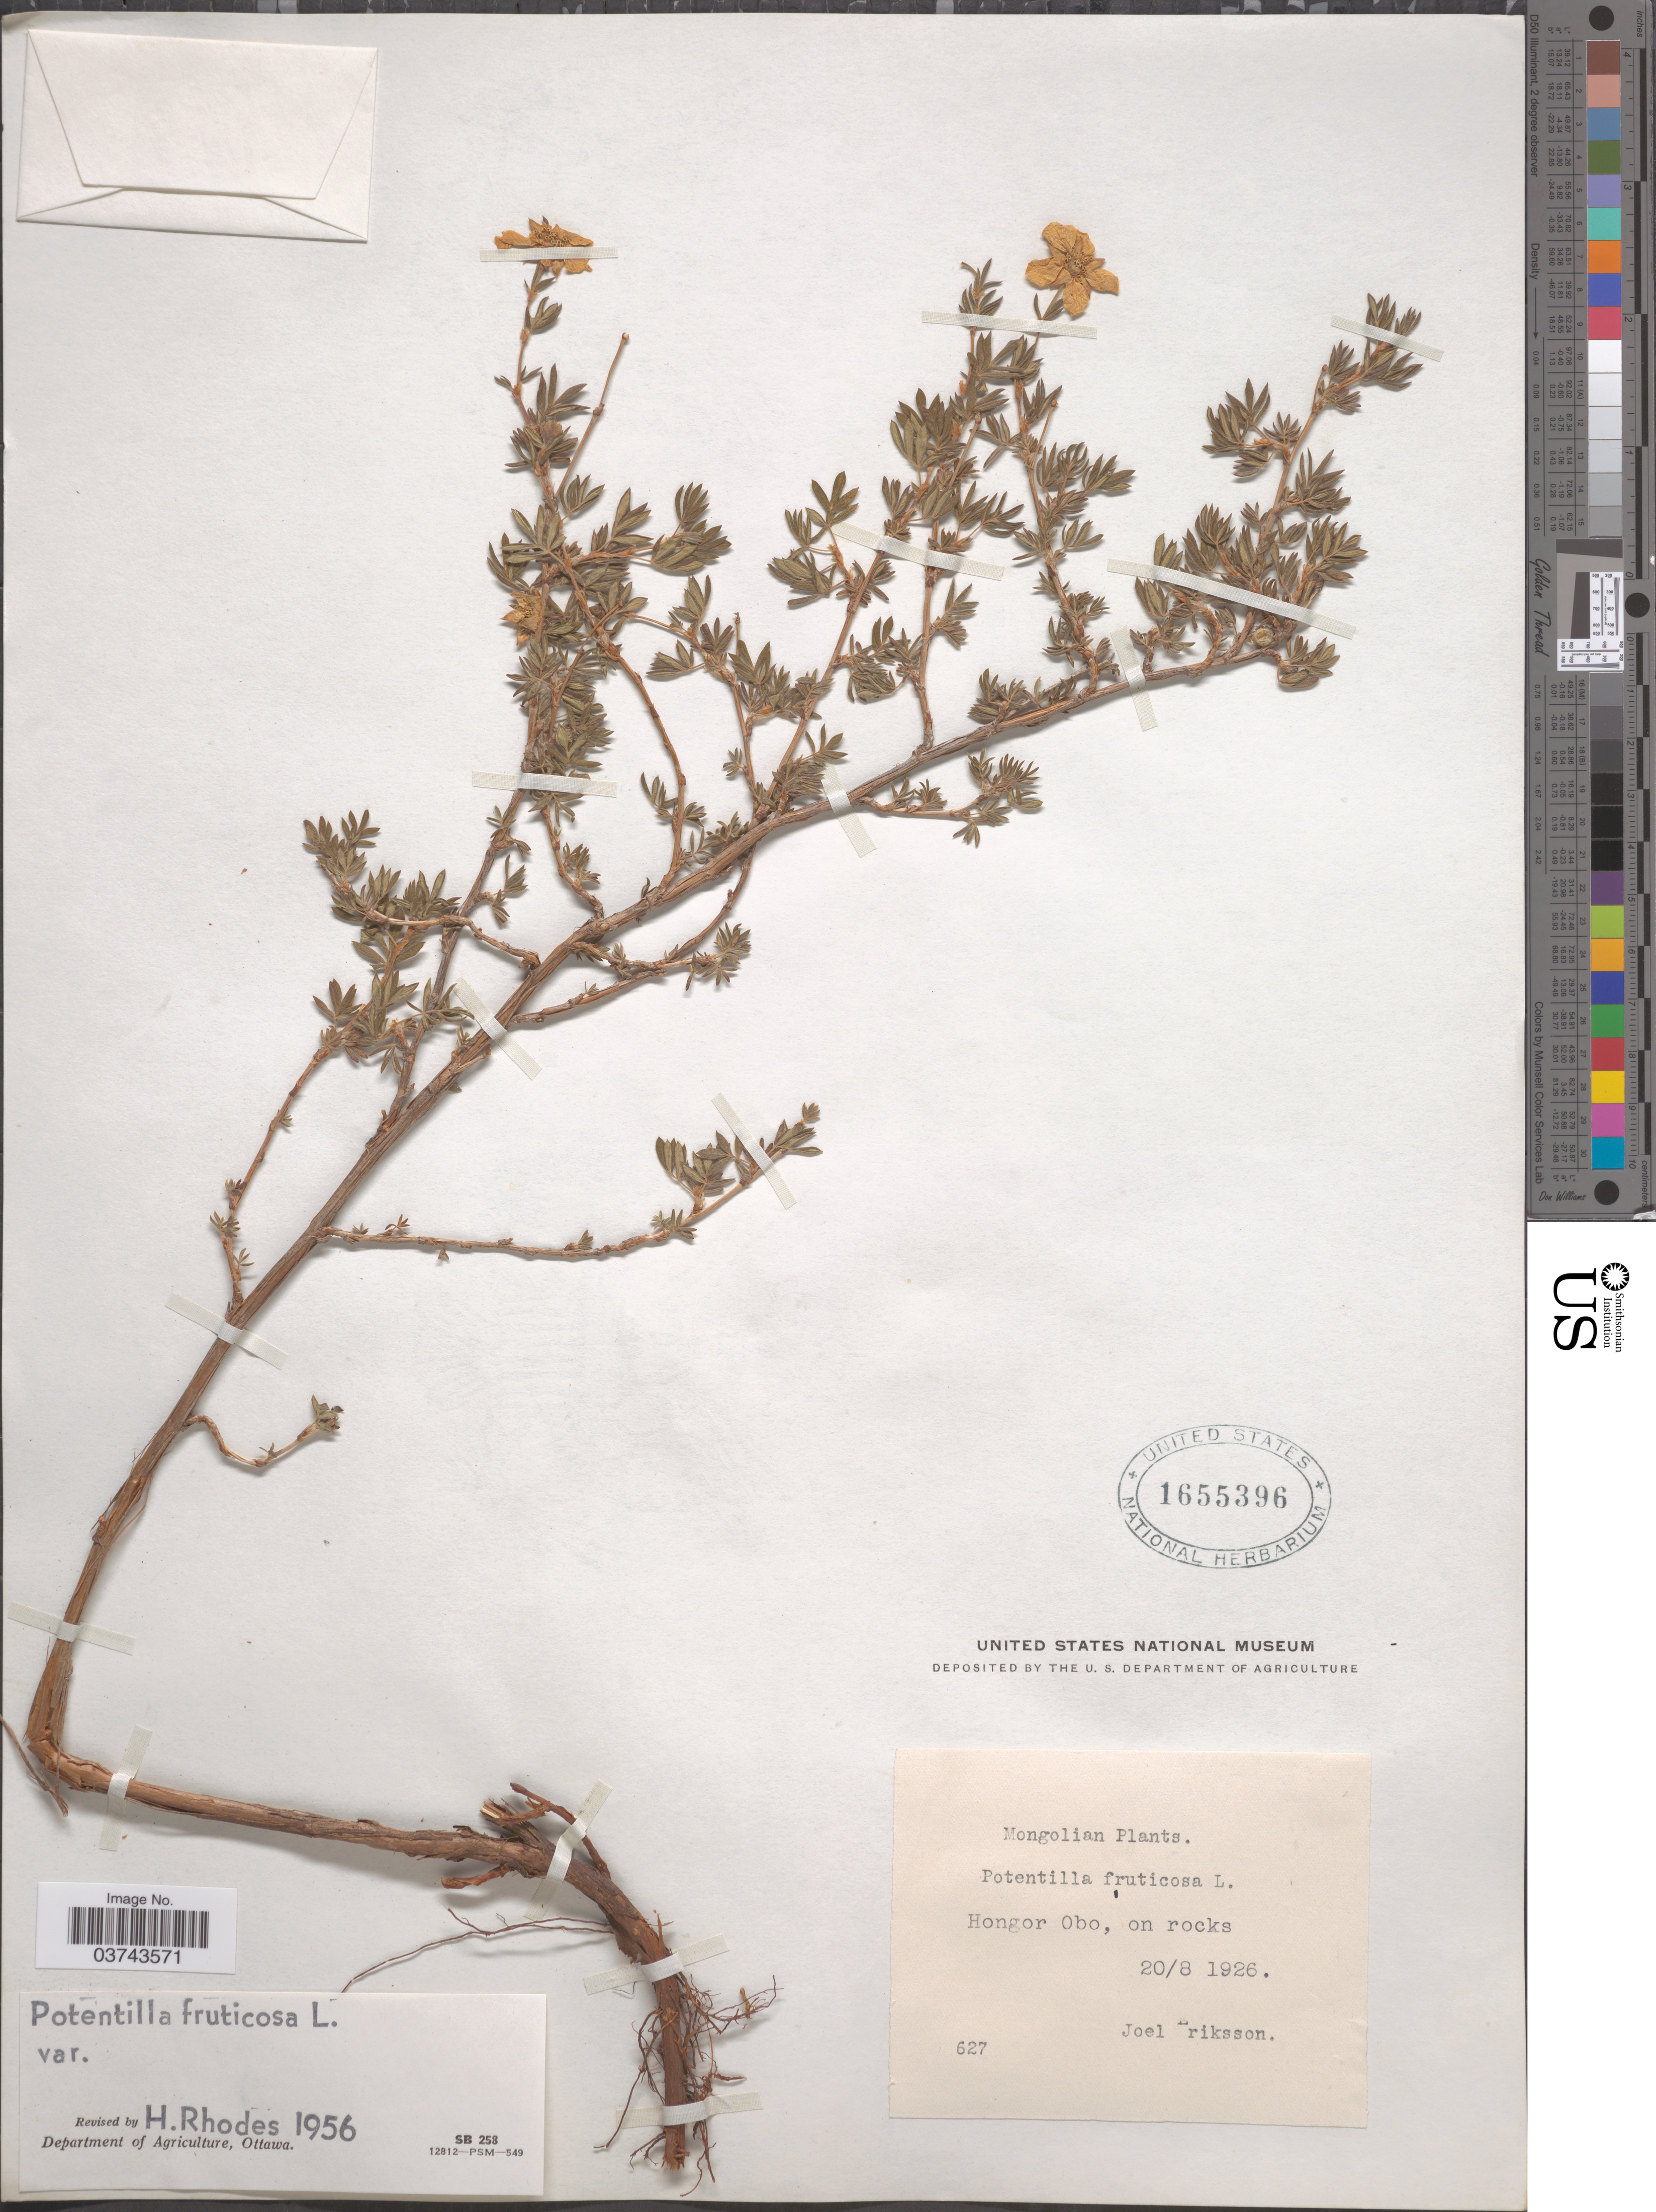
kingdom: Plantae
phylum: Tracheophyta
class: Magnoliopsida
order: Rosales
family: Rosaceae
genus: Dasiphora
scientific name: Dasiphora fruticosa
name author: (L.) Rydb.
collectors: J. Eriksson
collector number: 627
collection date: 1926-08-20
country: Mongolia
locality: Hongor Obo.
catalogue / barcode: US 1655396